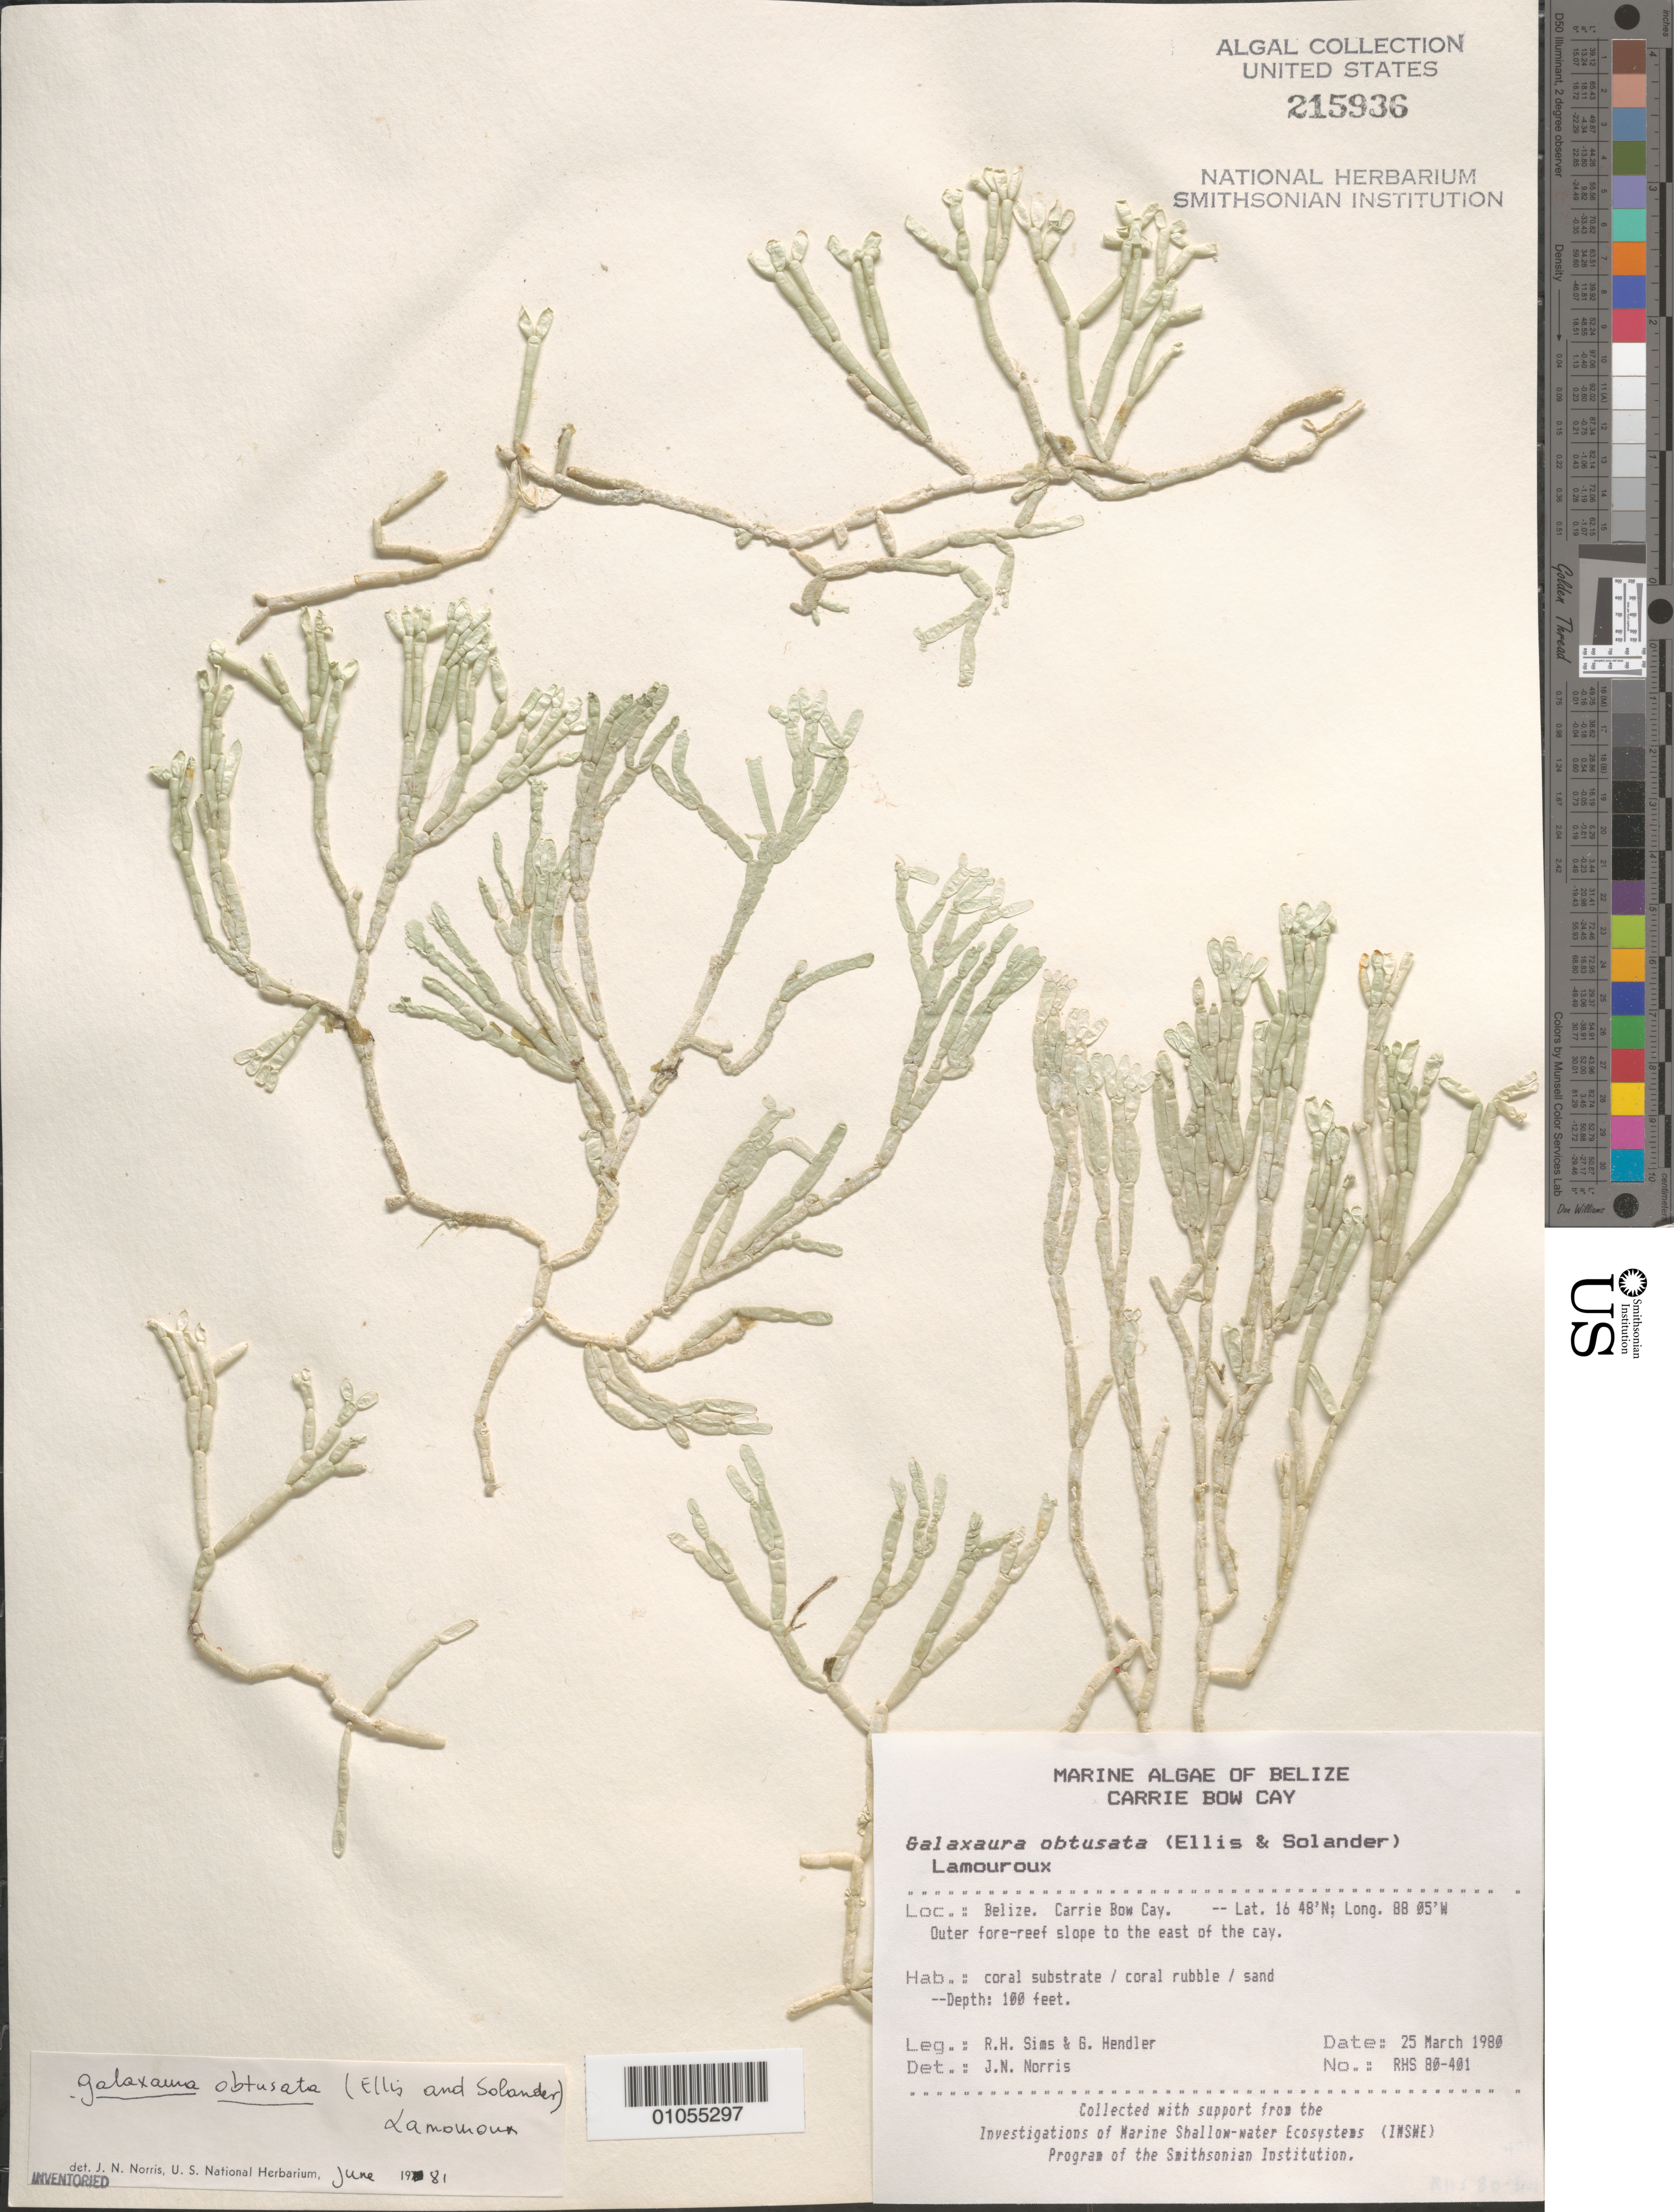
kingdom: Plantae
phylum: Rhodophyta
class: Florideophyceae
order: Nemaliales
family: Galaxauraceae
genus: Galaxaura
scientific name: Galaxaura obtusata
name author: (Ellis & Sol.) J.V.Lamouroux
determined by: Norris, James N.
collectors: R. H. Sims & G. Hendler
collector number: RHS 80-401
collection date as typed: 25 Mar 1980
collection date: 1980-03-25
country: Belize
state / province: Stann Creek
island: Carrie Bow Cay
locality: Outer fore-reef slope to east of the cay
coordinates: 16 48'N, 88 05'W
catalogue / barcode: US 215936